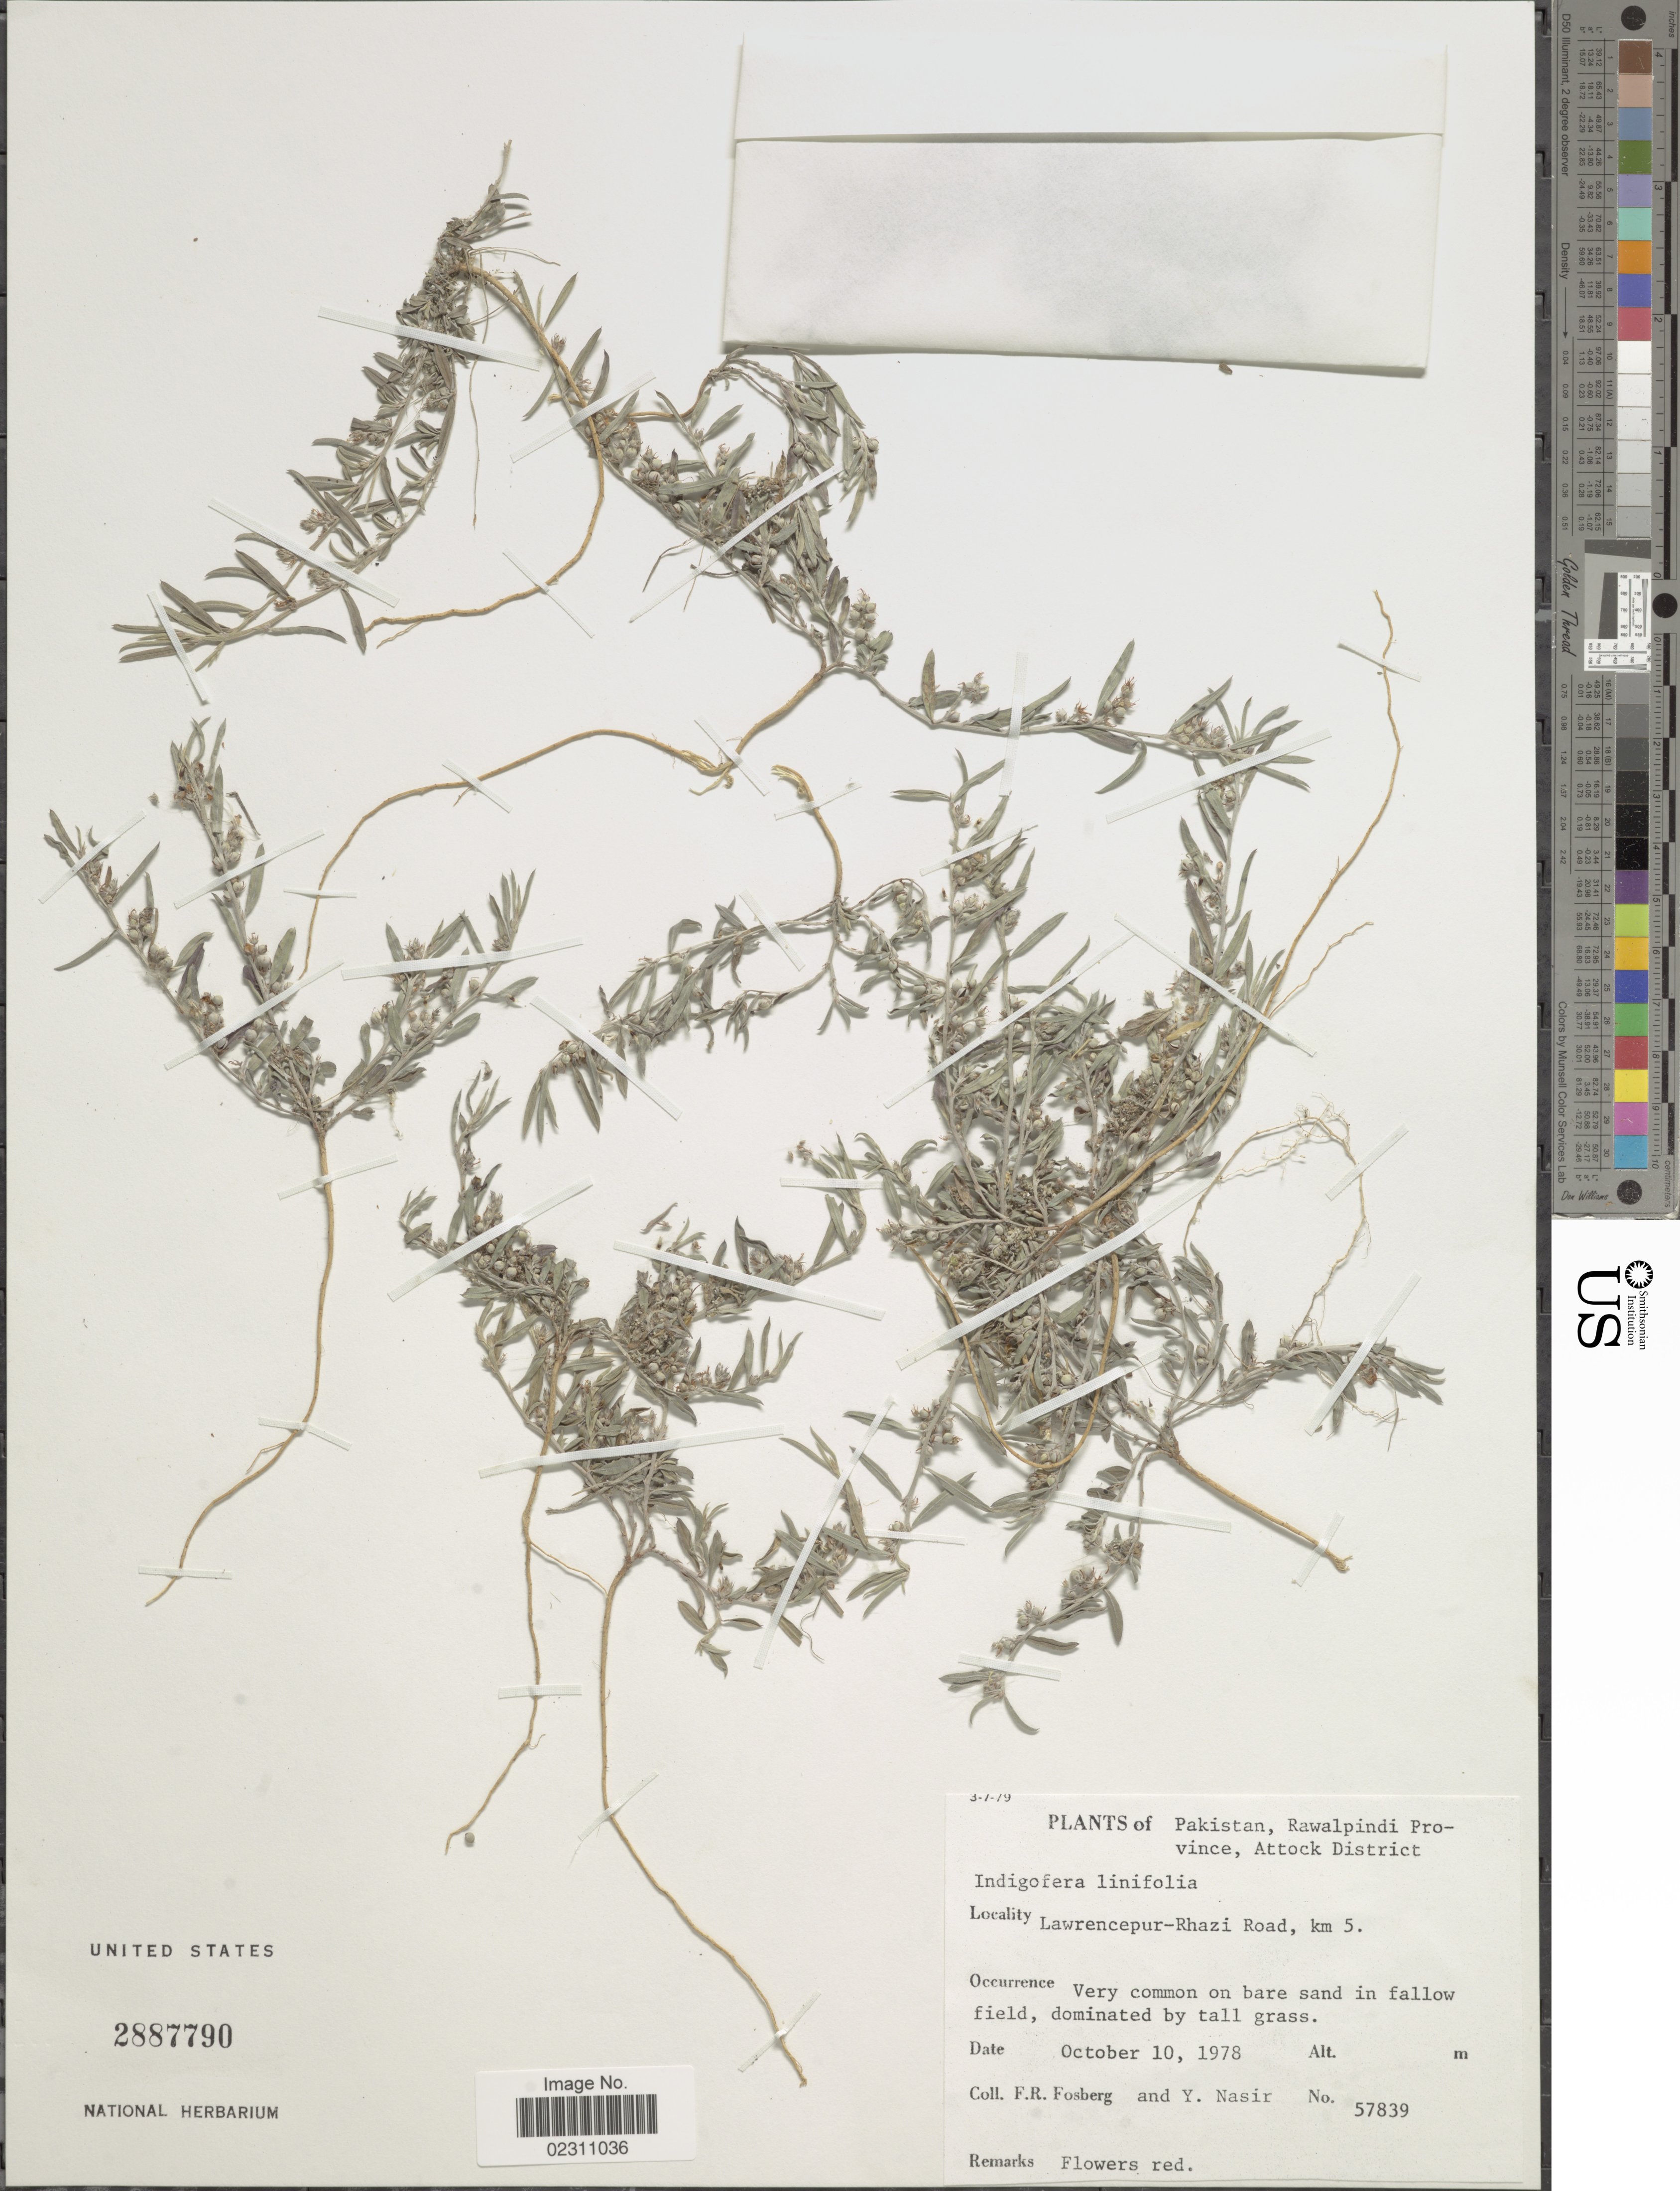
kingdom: Plantae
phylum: Tracheophyta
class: Magnoliopsida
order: Fabales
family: Fabaceae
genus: Indigofera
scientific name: Indigofera linifolia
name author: Retz.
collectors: F. R. Fosberg & Y. Nasir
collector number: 57839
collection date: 1978-10-10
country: Pakistan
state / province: Punjab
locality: Rawalpindi Province, Attock District, Lawrencepur-Rhazi Road, km 5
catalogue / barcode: US 2887790